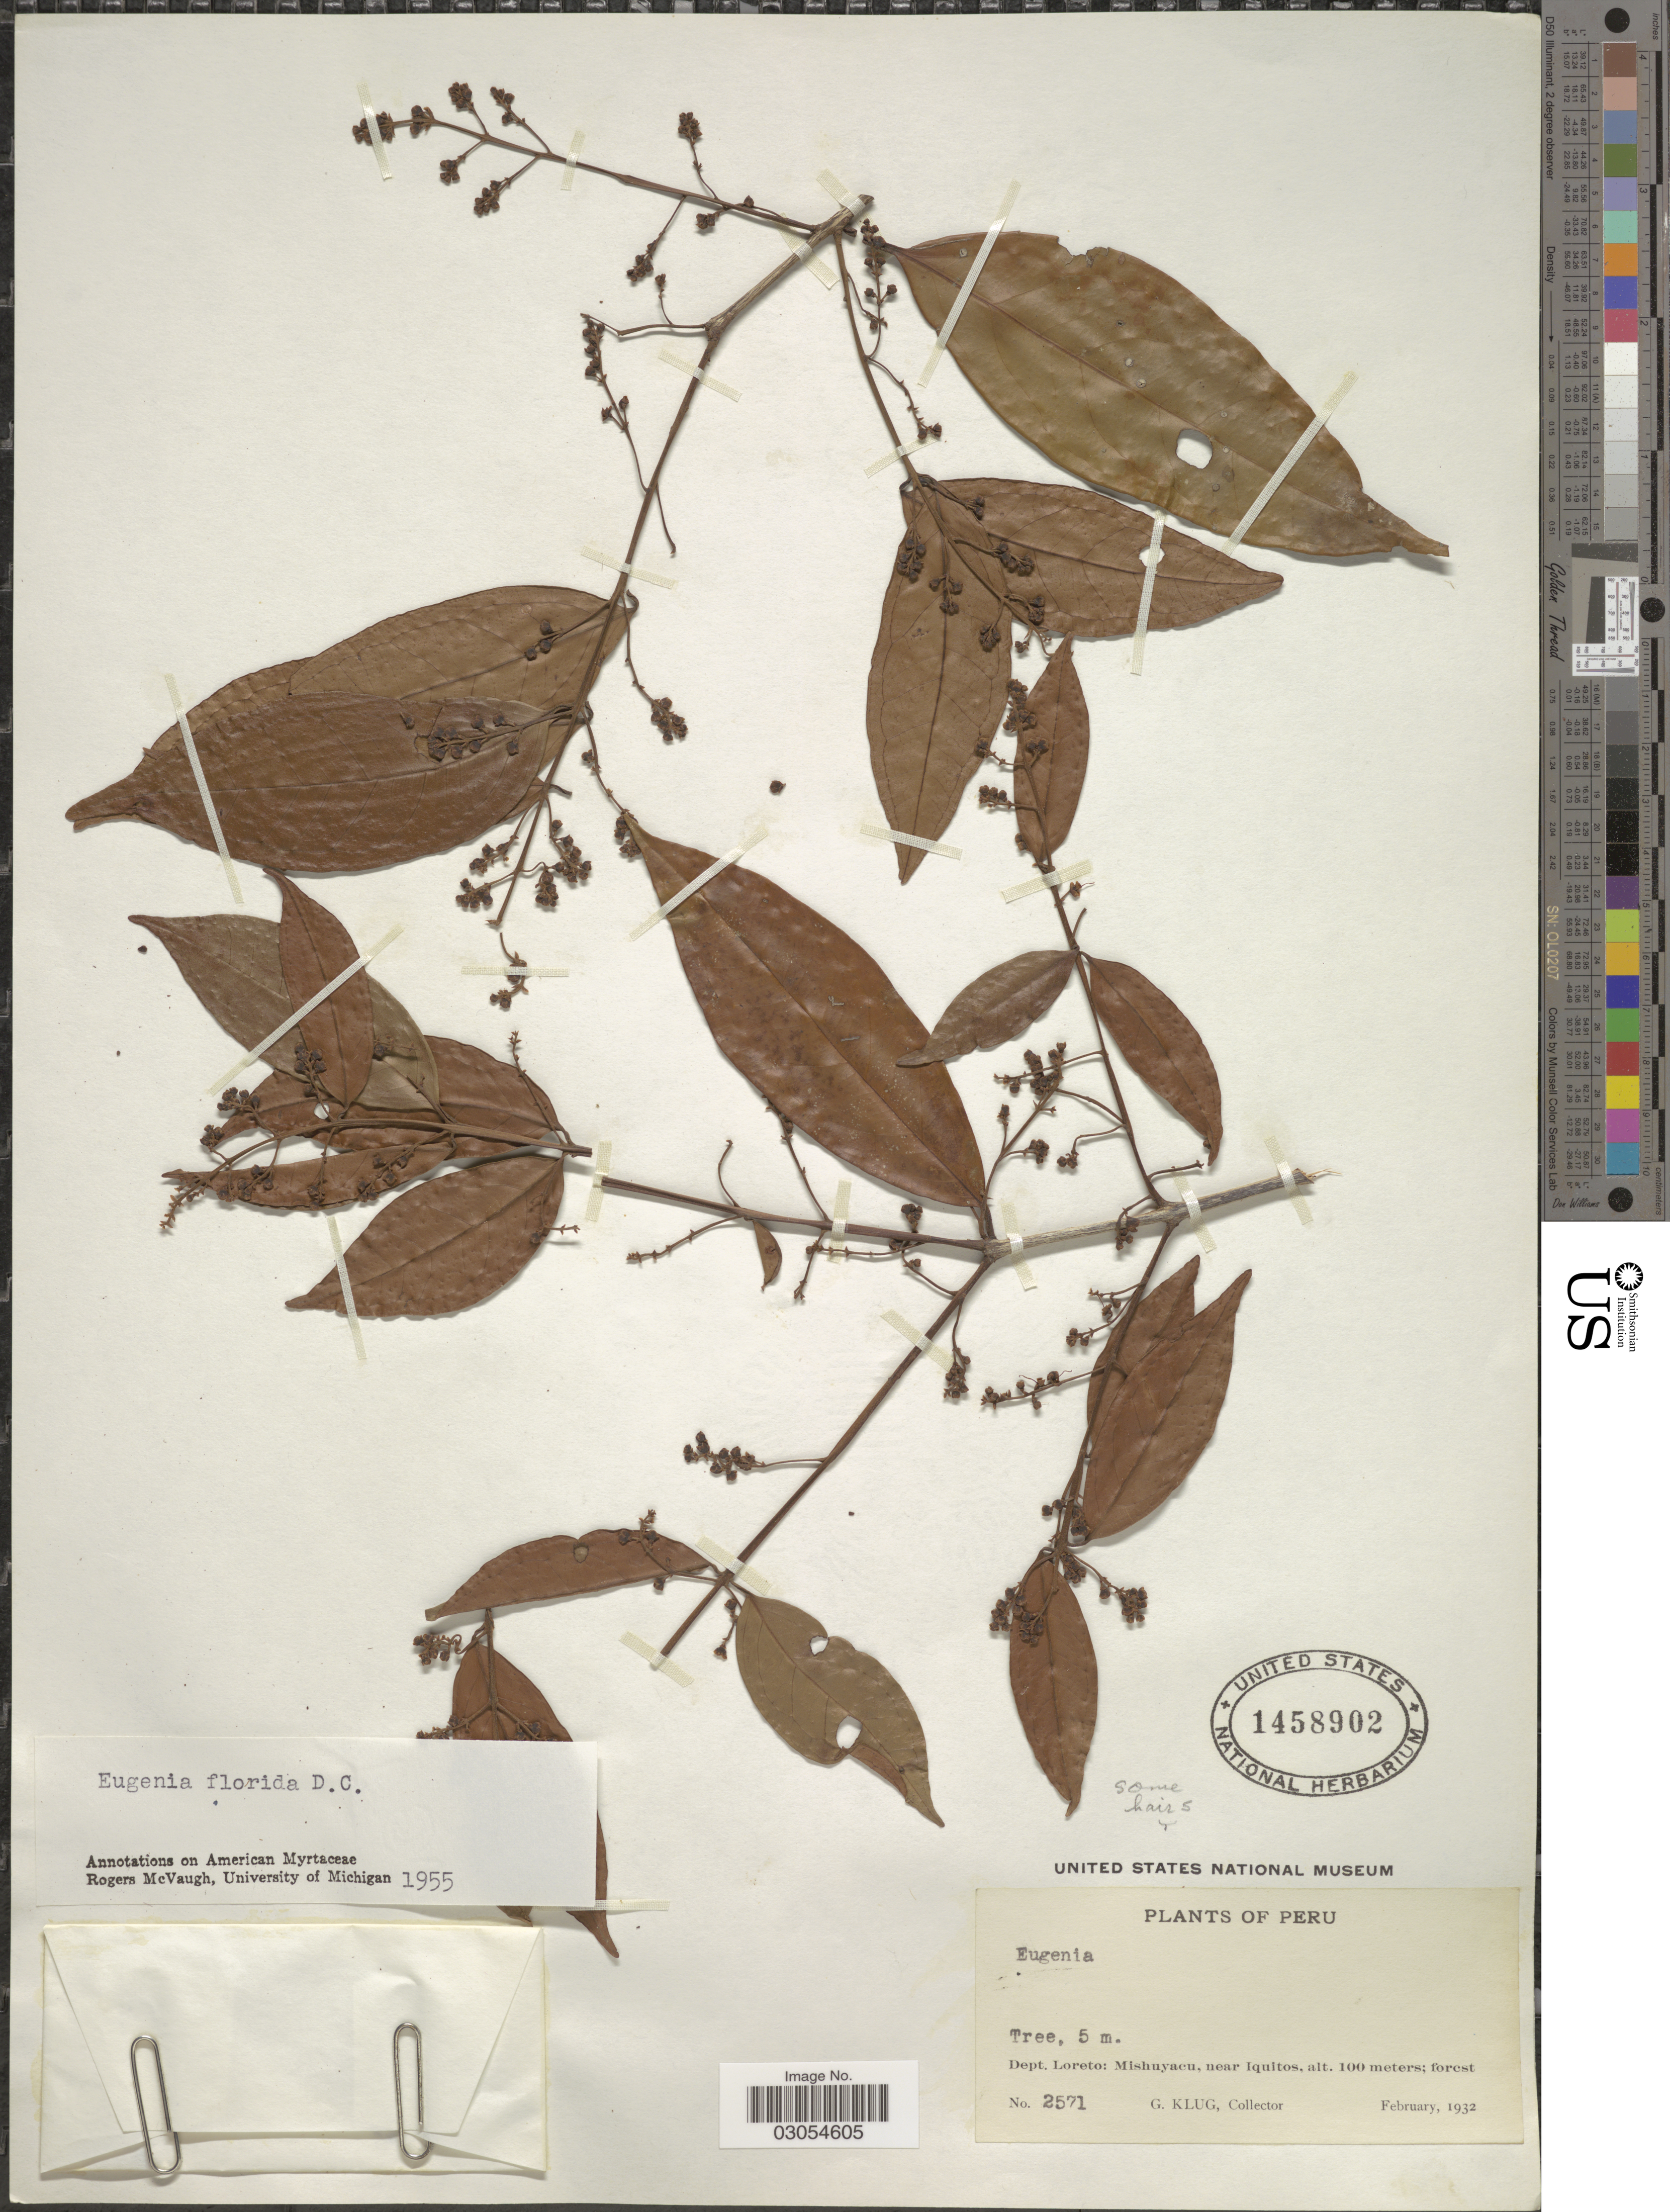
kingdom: Plantae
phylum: Tracheophyta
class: Magnoliopsida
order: Myrtales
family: Myrtaceae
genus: Eugenia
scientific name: Eugenia florida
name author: DC.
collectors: G. Klug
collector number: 2571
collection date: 1932-02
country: Peru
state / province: Loreto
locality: Dept. Loreto: Mishuyacu, near Iquitos.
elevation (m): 100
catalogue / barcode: US 1458902